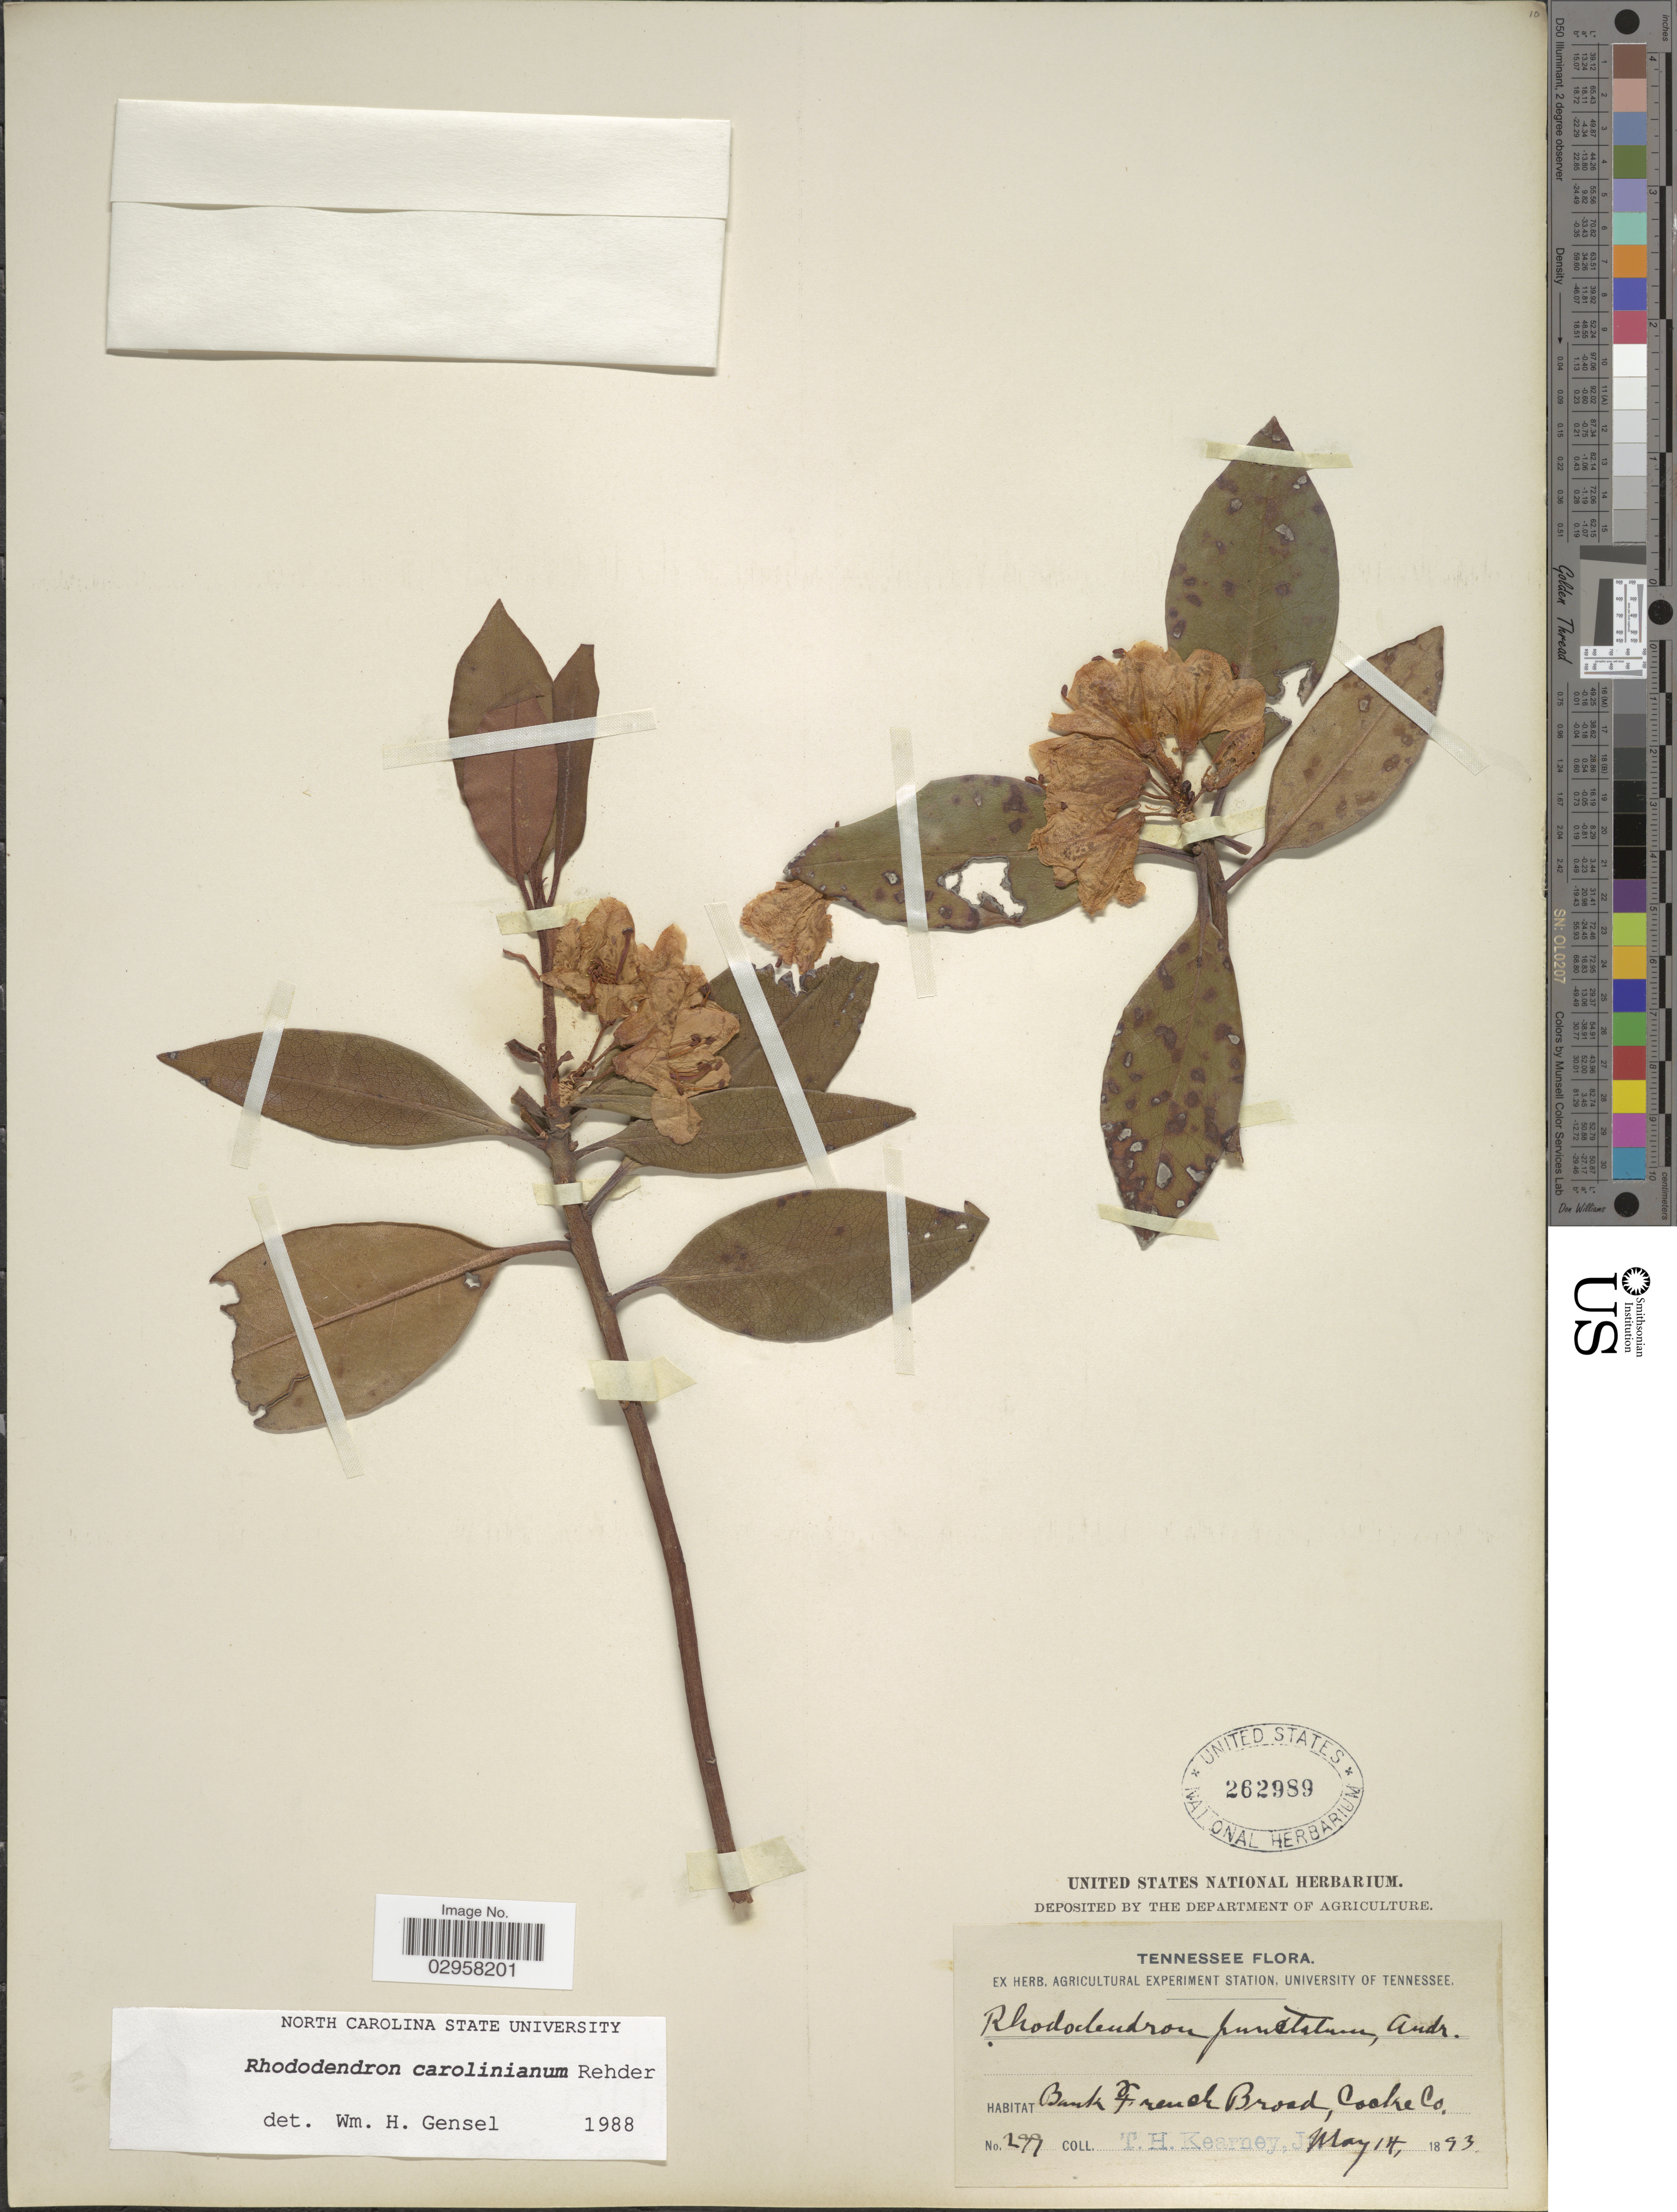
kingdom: Plantae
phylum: Tracheophyta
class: Magnoliopsida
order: Ericales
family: Ericaceae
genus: Rhododendron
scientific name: Rhododendron carolinianum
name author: Rehder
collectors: T. H. Kearney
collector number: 299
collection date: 1893-05-14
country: United States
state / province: Tennessee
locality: Bank French Broad, Cocke Co.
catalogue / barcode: US 262989